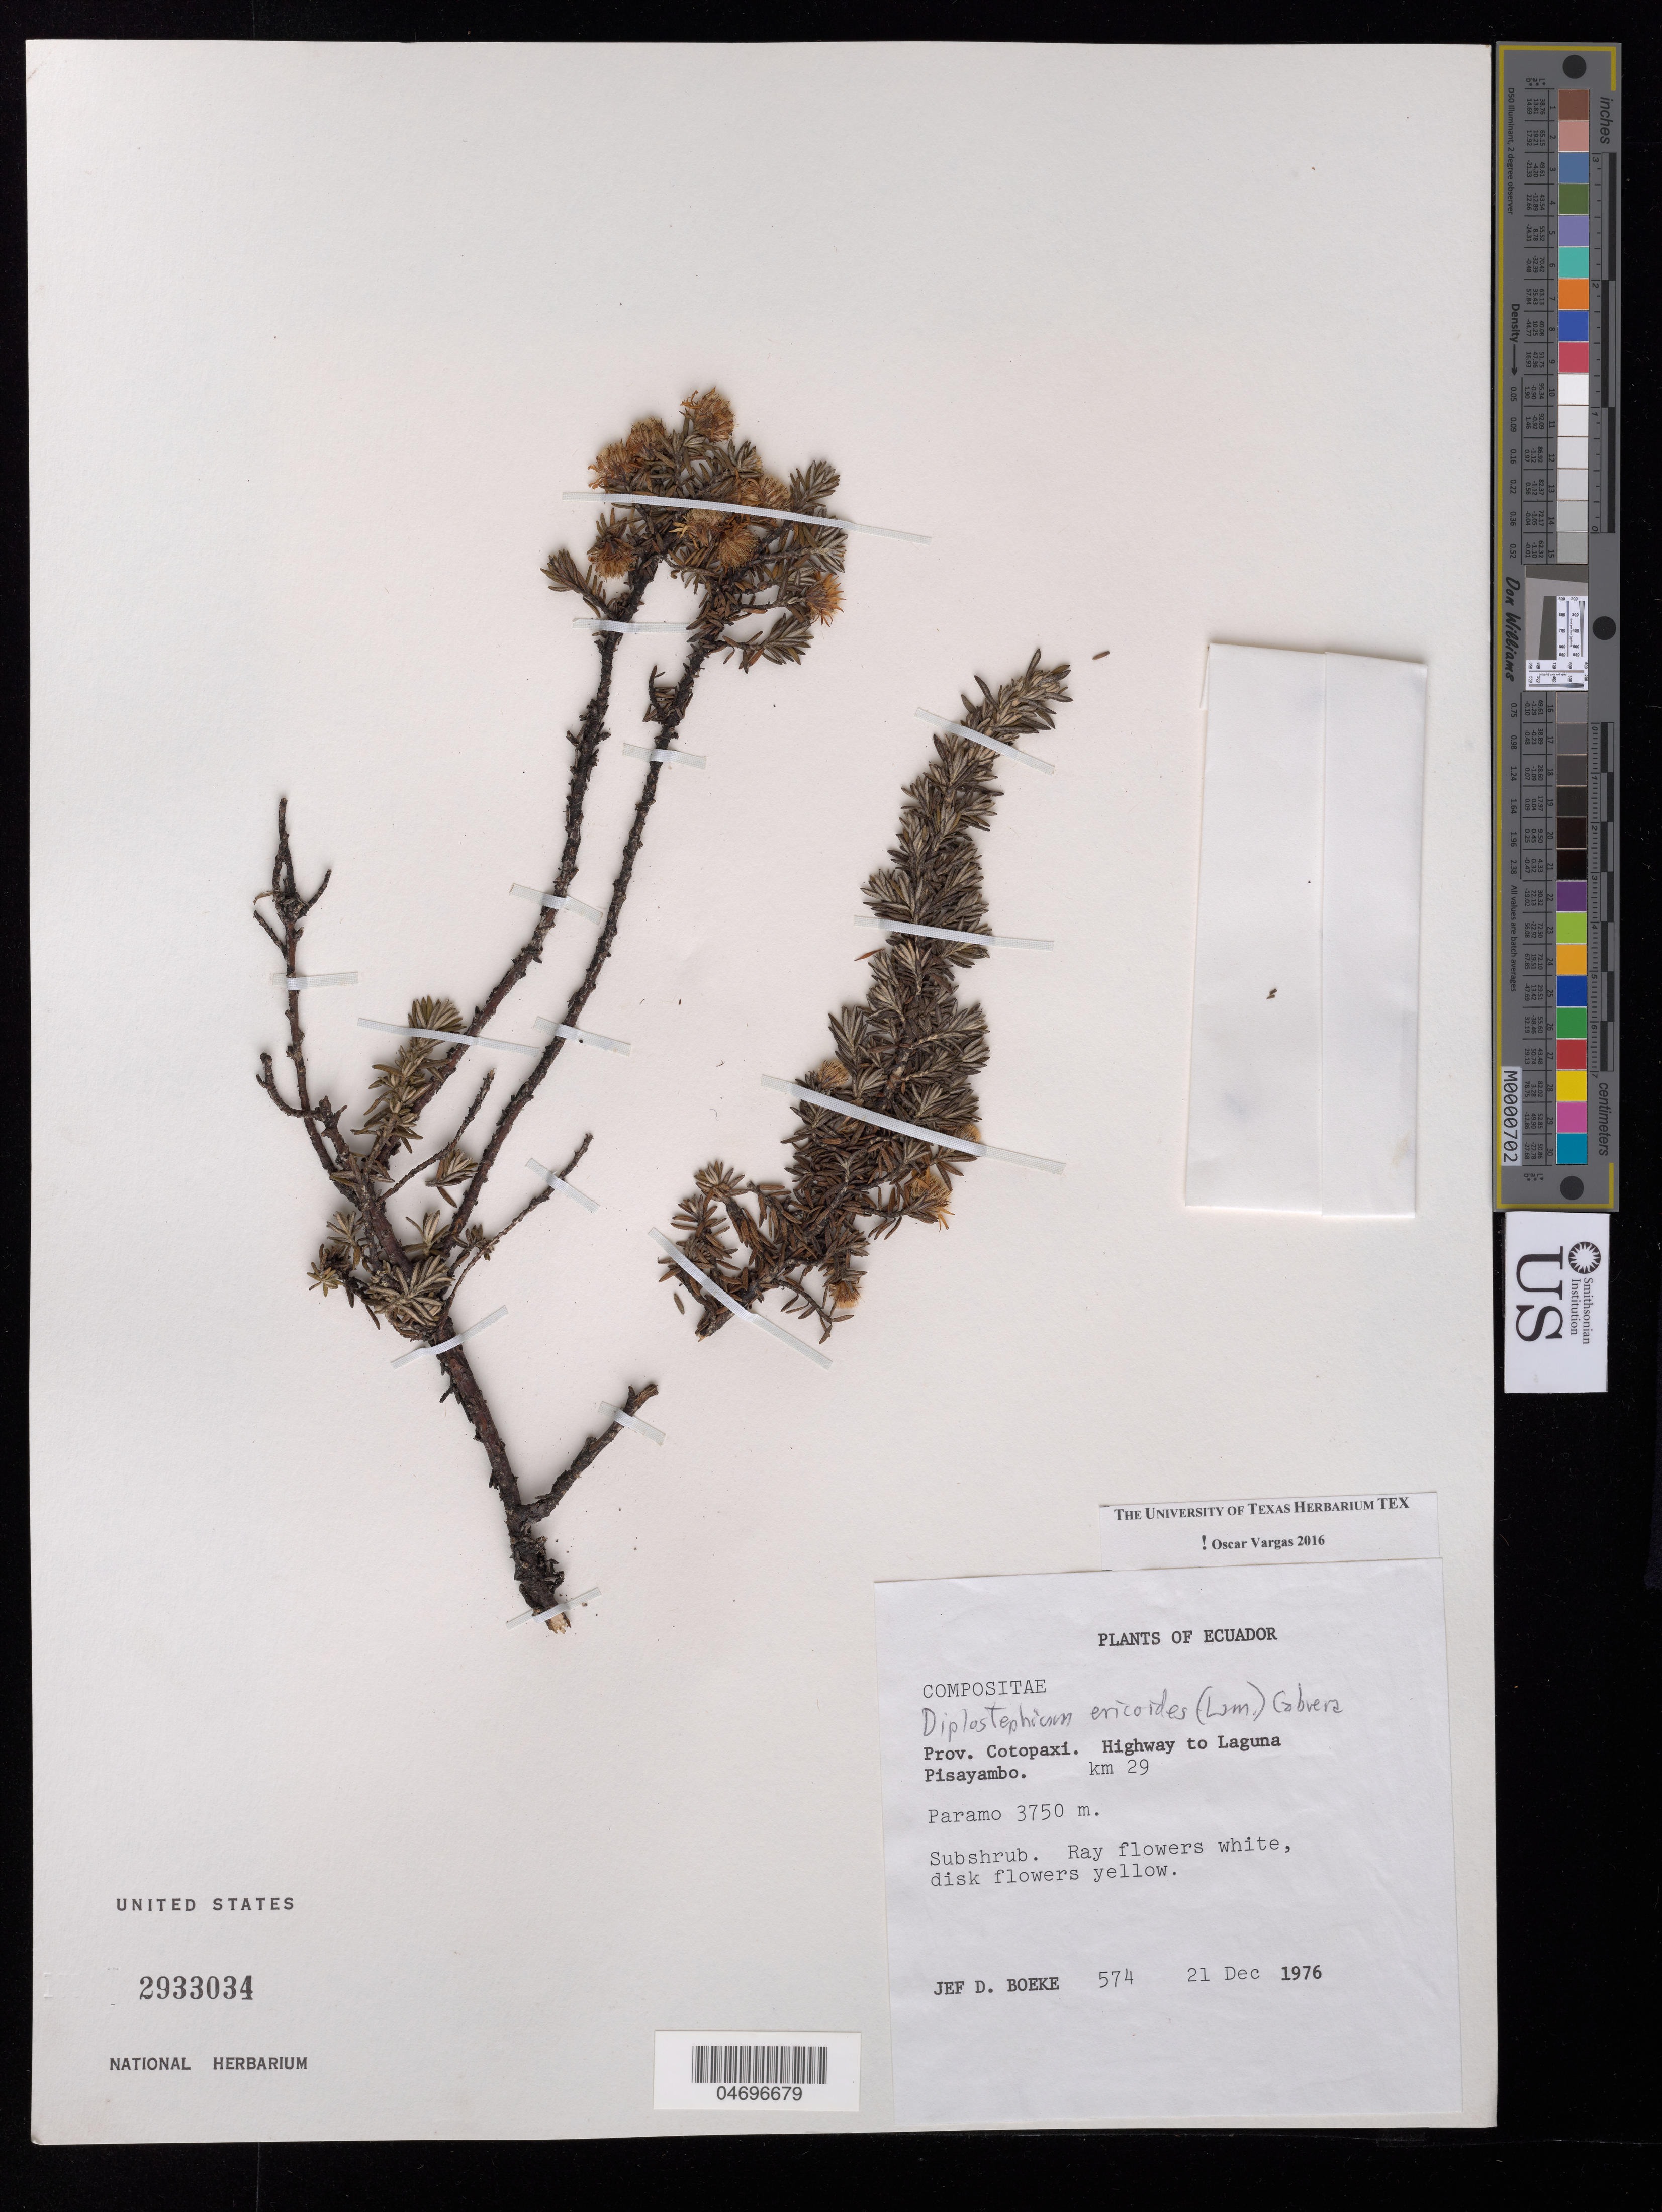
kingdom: Plantae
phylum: Tracheophyta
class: Magnoliopsida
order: Asterales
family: Asteraceae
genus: Diplostephium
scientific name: Diplostephium ericoides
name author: (Lam.) Cabrera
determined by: Vargas, Oscar M.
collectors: J. D. Boeke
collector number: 574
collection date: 1976-12-21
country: Ecuador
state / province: Cotopaxi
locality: Prov. Cotopaxi. Highway to Laguna Pisayambo. km 29. Paramo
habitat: Paramo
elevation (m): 3750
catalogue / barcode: US 2933034